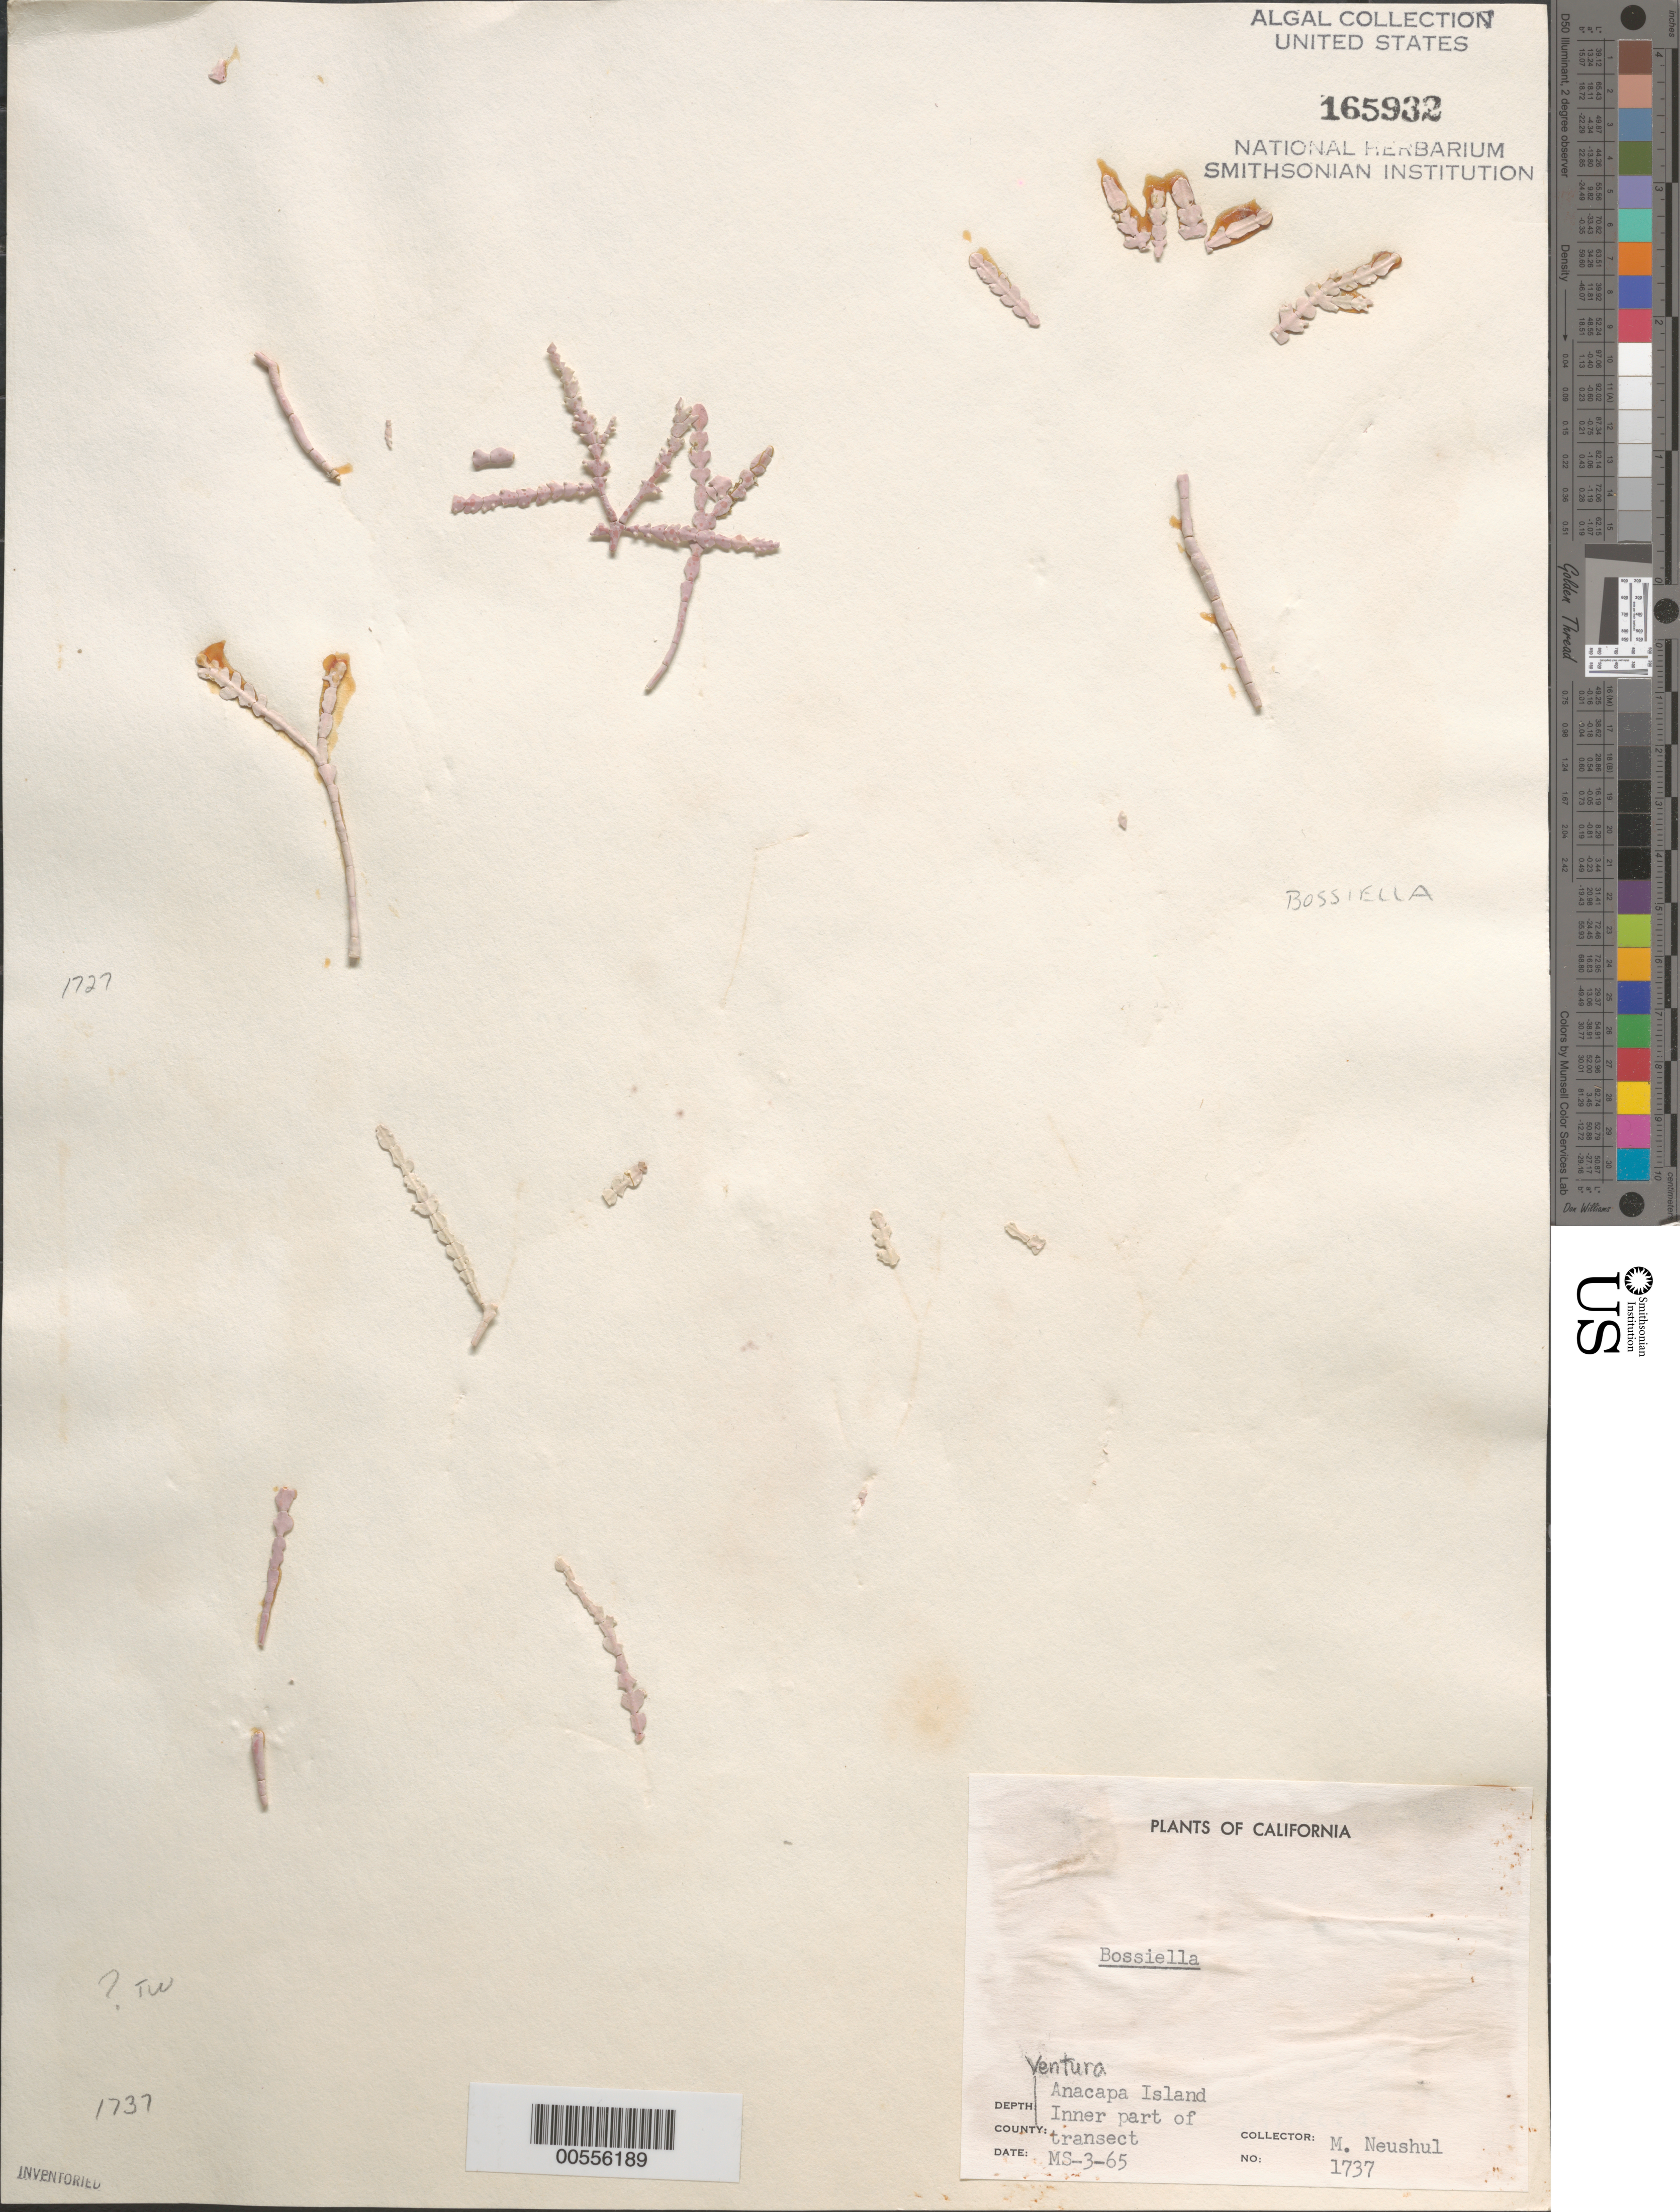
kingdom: Plantae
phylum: Rhodophyta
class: Florideophyceae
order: Corallinales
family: Corallinaceae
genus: Bossiella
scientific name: Bossiella sp.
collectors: M. Neushul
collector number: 1737 & MS-3-65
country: United States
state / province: California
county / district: Ventura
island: Anacapa Island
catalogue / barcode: US 165932